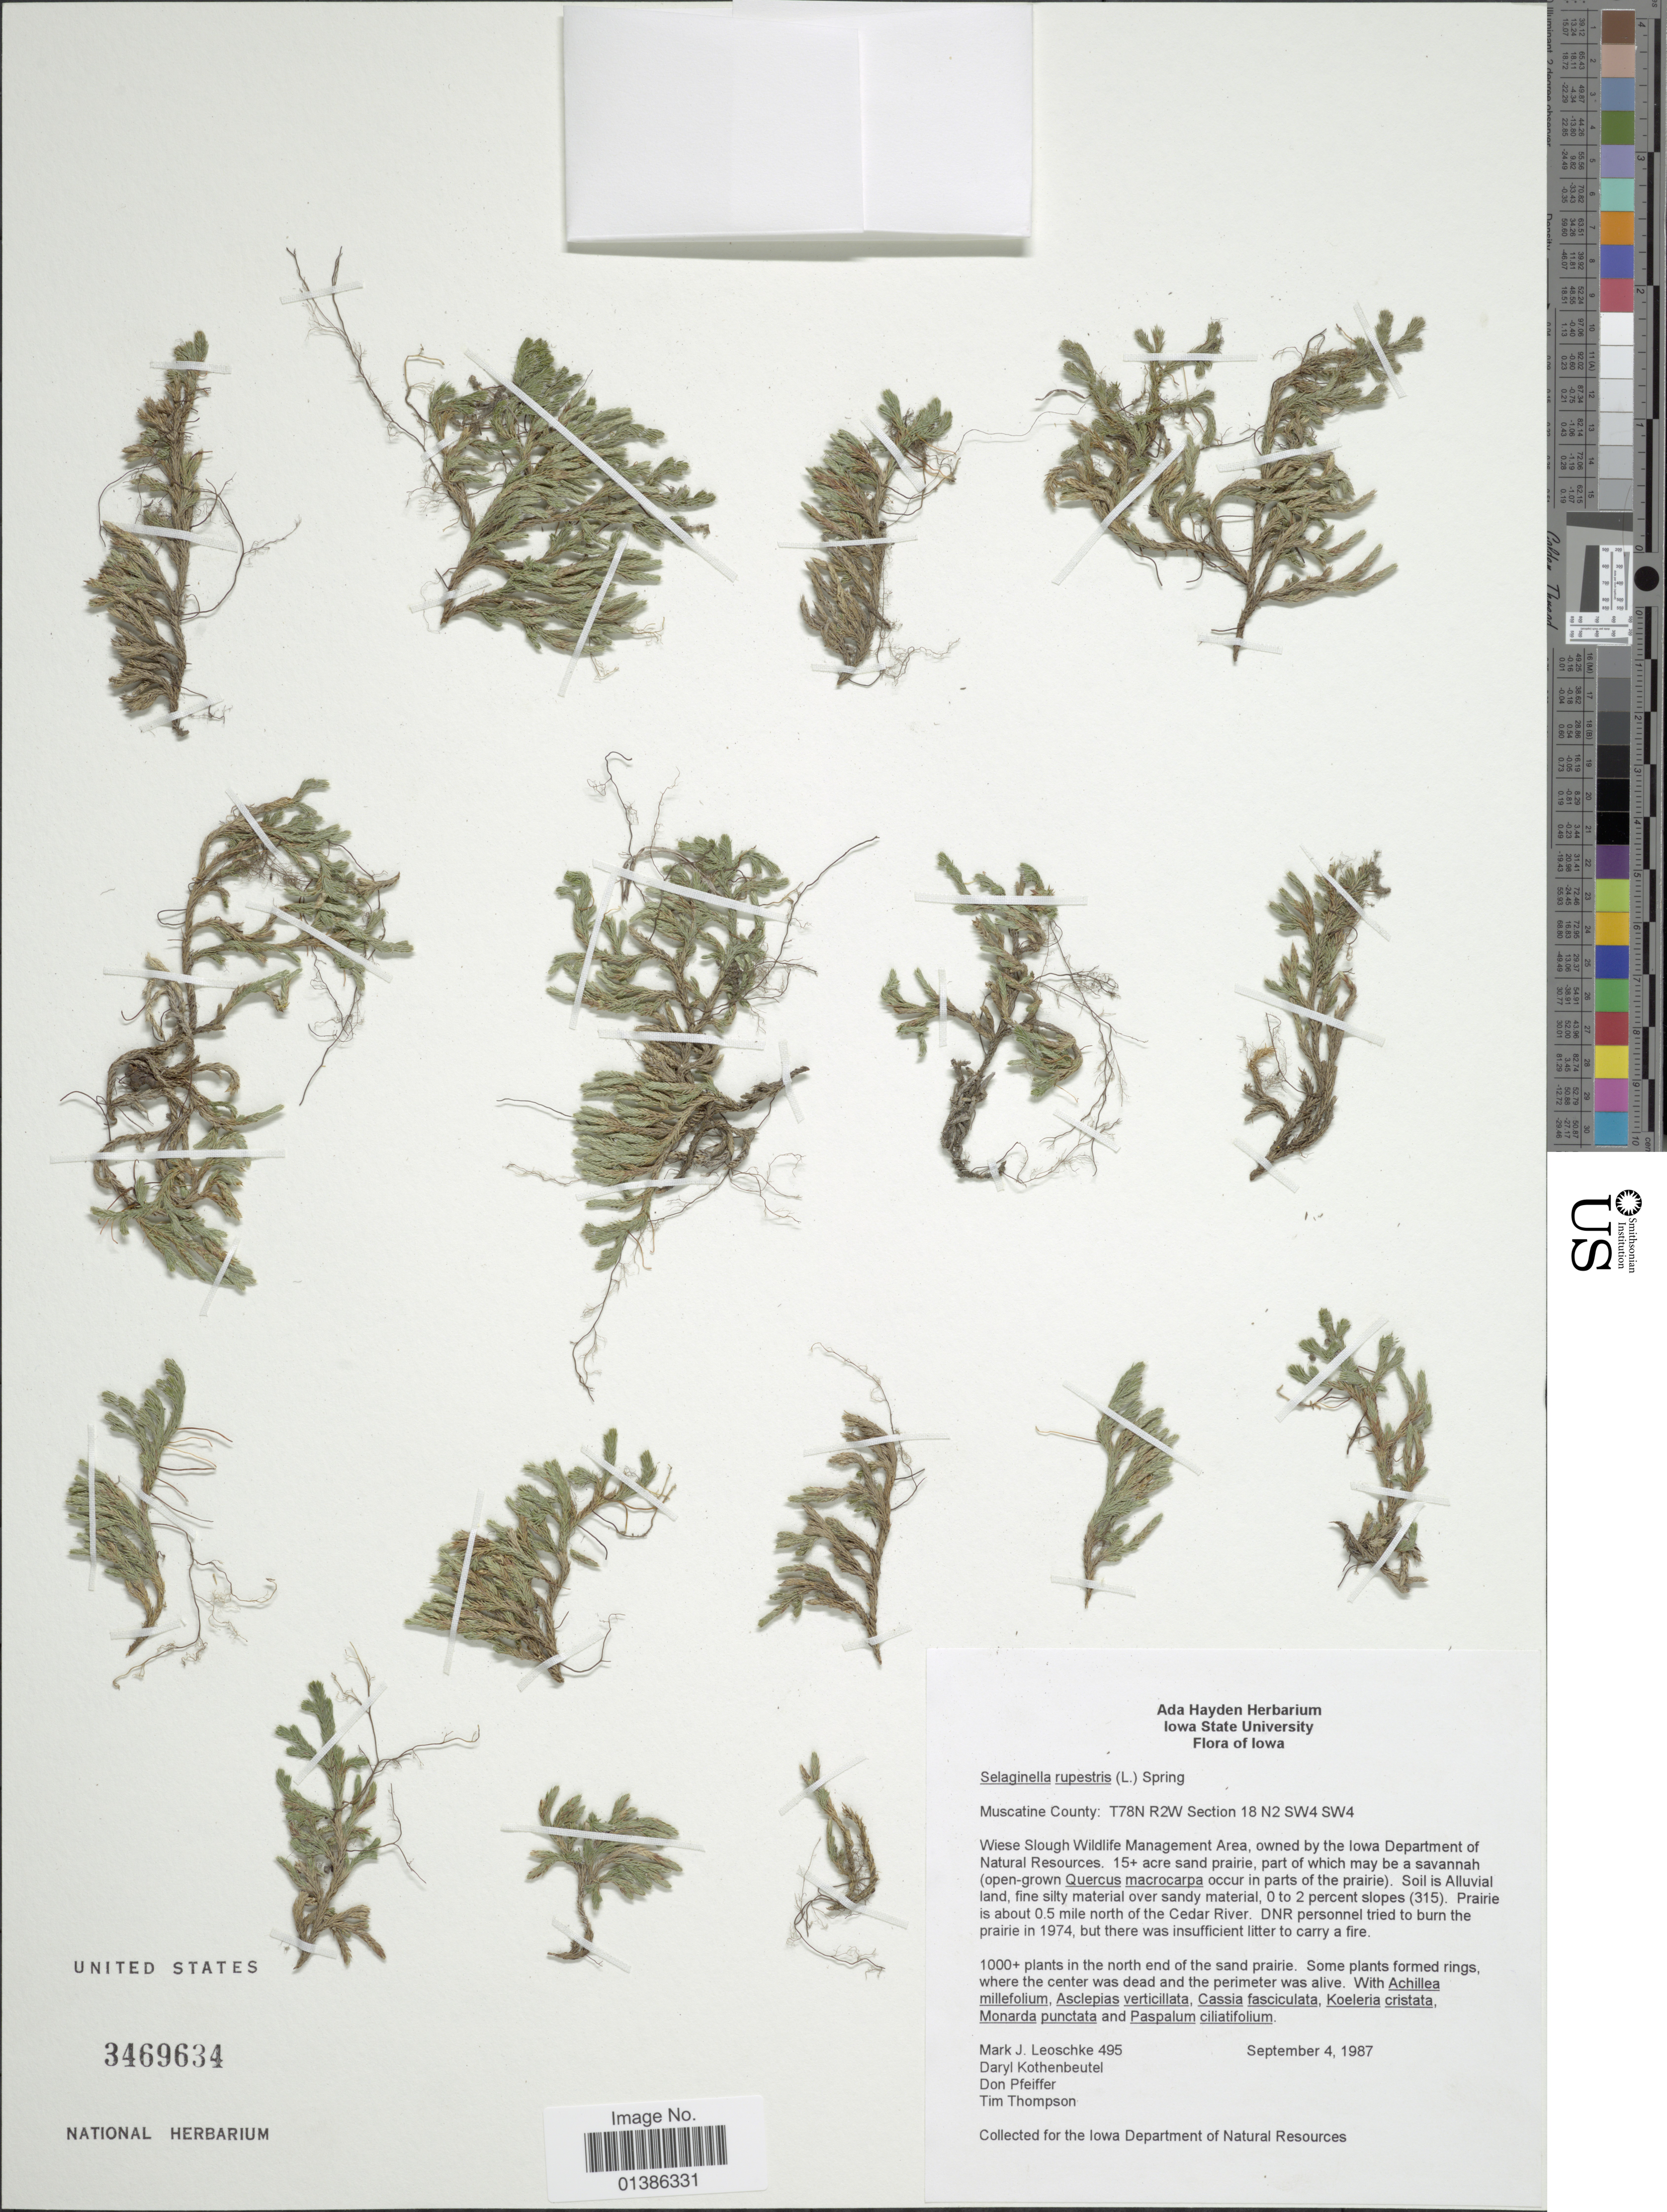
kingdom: Plantae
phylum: Tracheophyta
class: Lycopodiopsida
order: Selaginellales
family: Selaginellaceae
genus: Selaginella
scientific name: Selaginella rupestris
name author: (L.) Spring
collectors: M. J. Leoschke, D. Kothenbeutel, D. Pfeiffer & T. Thompson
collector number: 495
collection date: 1987-09-04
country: United States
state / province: Iowa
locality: Muscatine County: T78N R2W Section 18 N2 SW4 SW4. Wiese Slough Wildlife Management Area, owned by the Iowa Department of Natural Resources. Prairie is about 0.5 mile north of the Cedar River.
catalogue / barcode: US 3469634